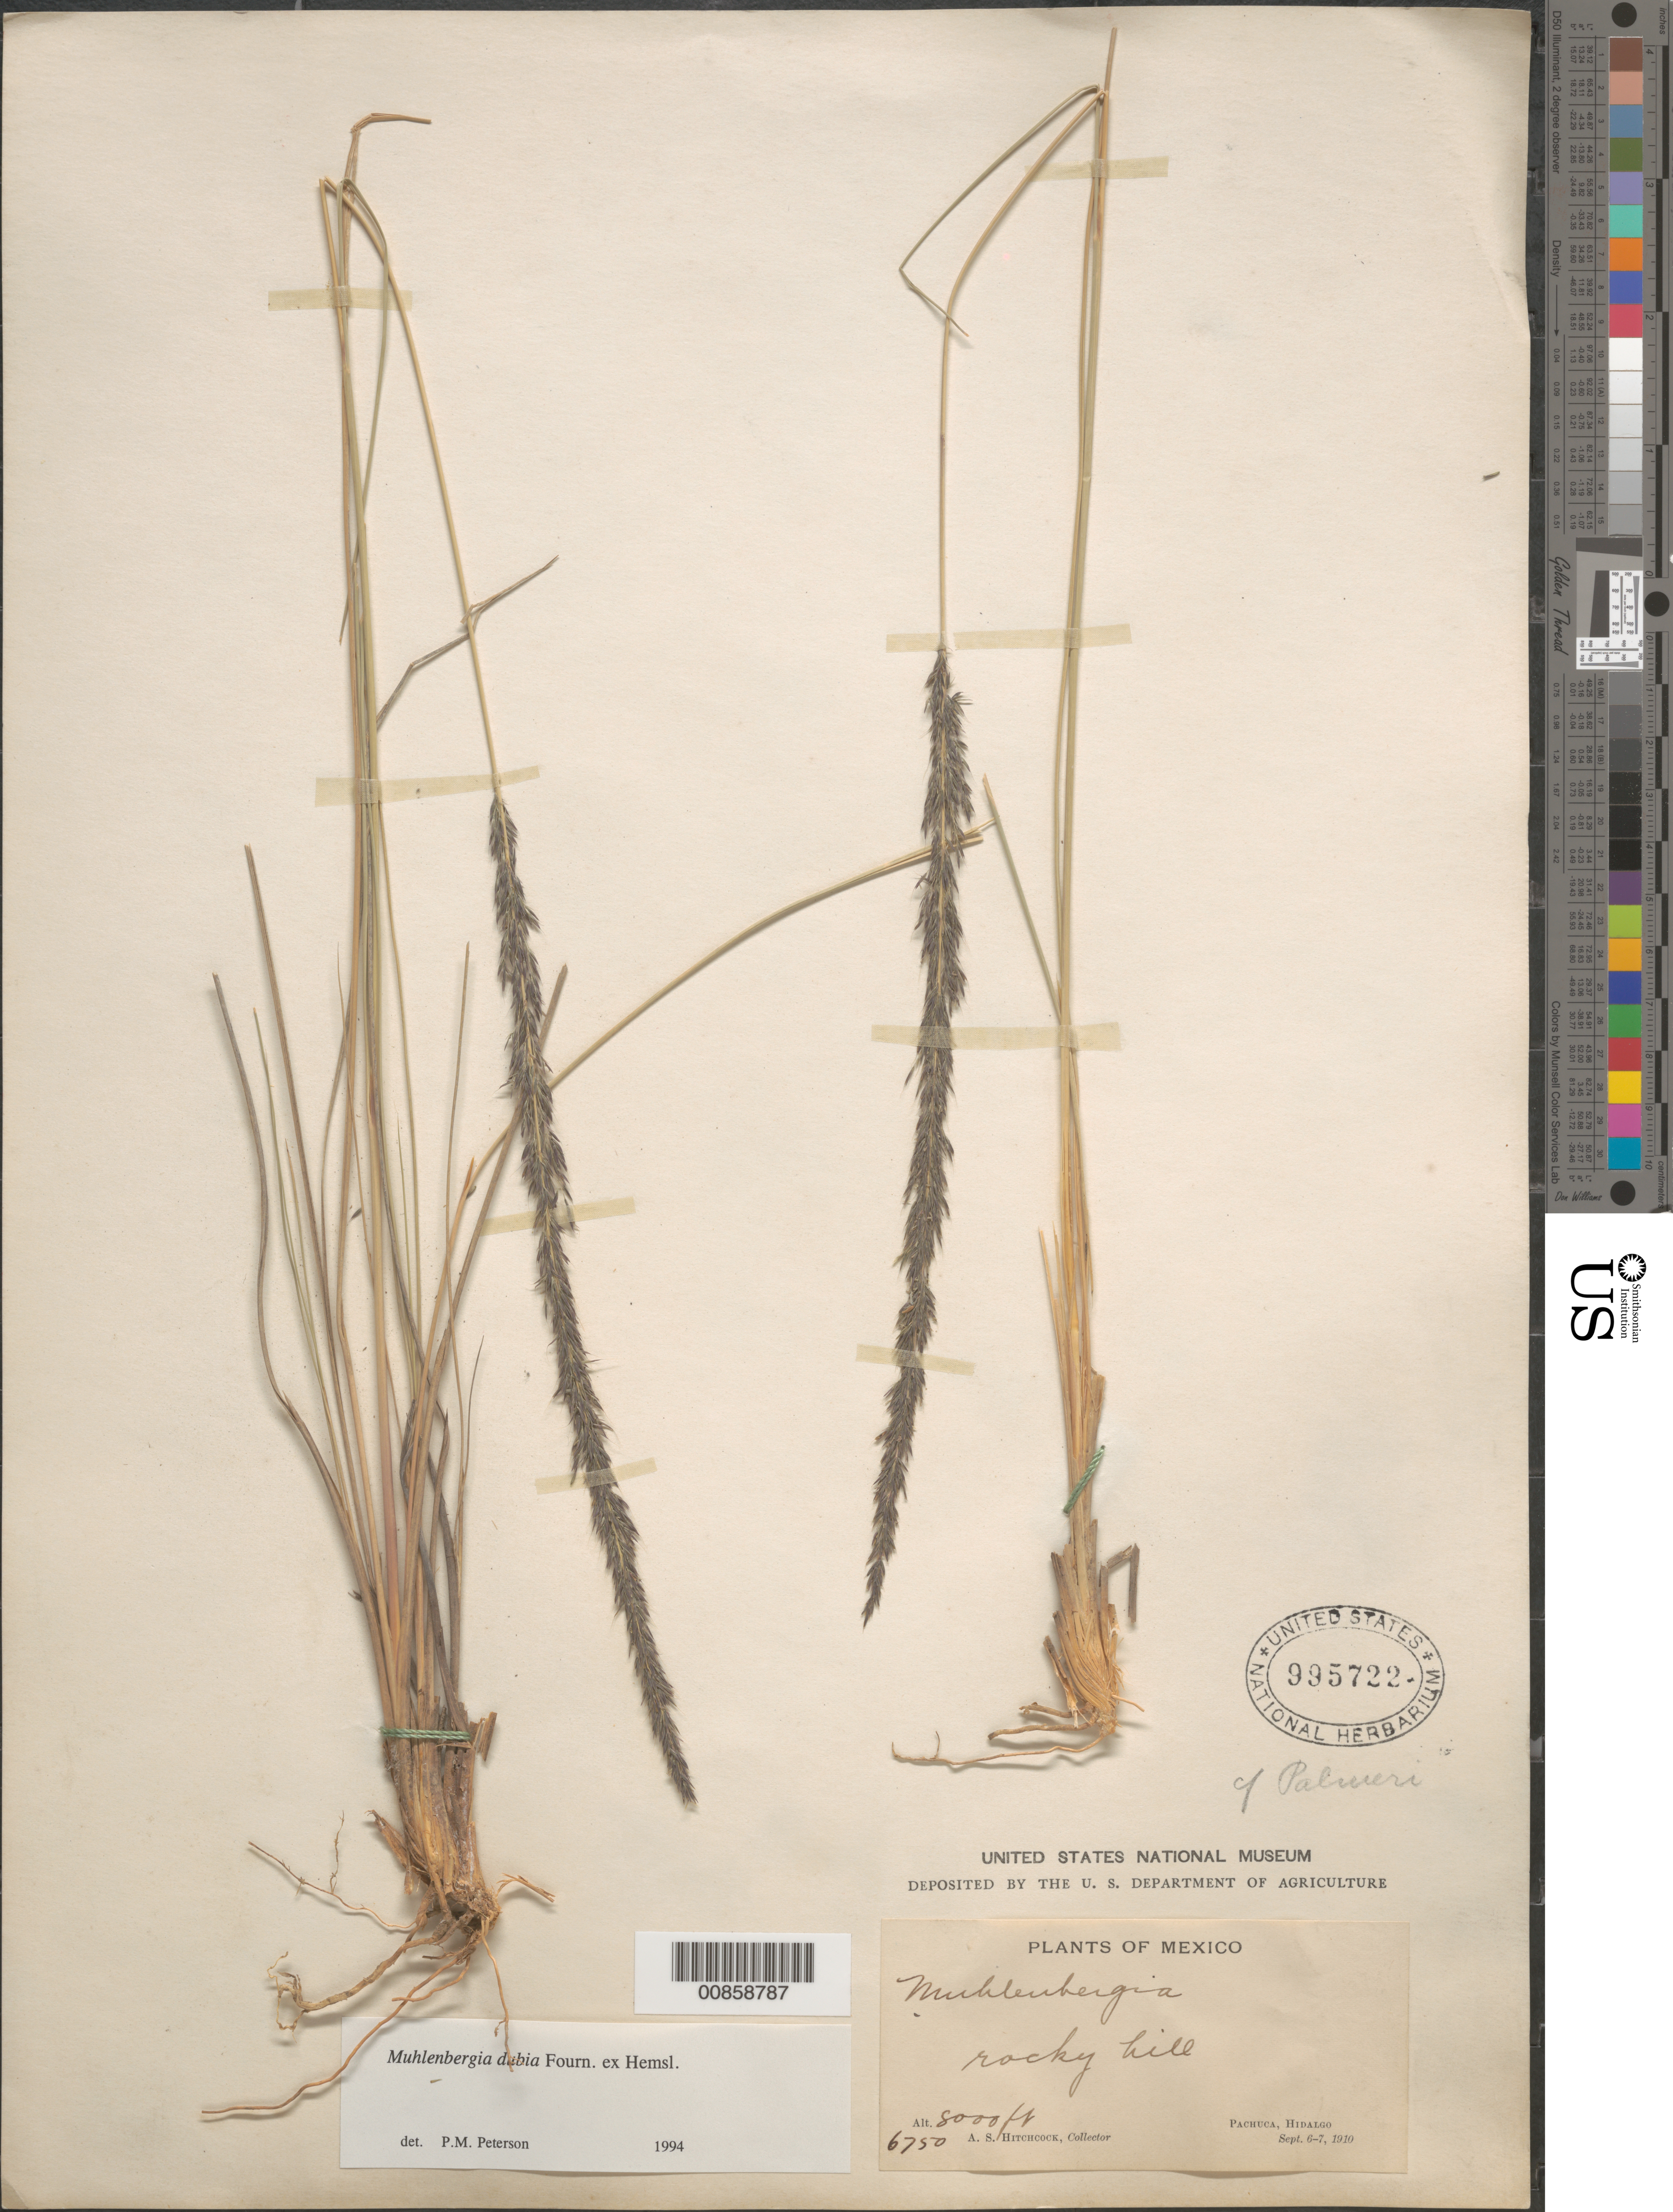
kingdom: Plantae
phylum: Tracheophyta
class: Liliopsida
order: Poales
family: Poaceae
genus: Muhlenbergia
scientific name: Muhlenbergia dubia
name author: E. Fourn.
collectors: A. S. Hitchcock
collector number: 6750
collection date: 1910-09-06/1910-09-07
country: Mexico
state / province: Hidalgo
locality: Pachuca.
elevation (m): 2438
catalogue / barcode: US 995722